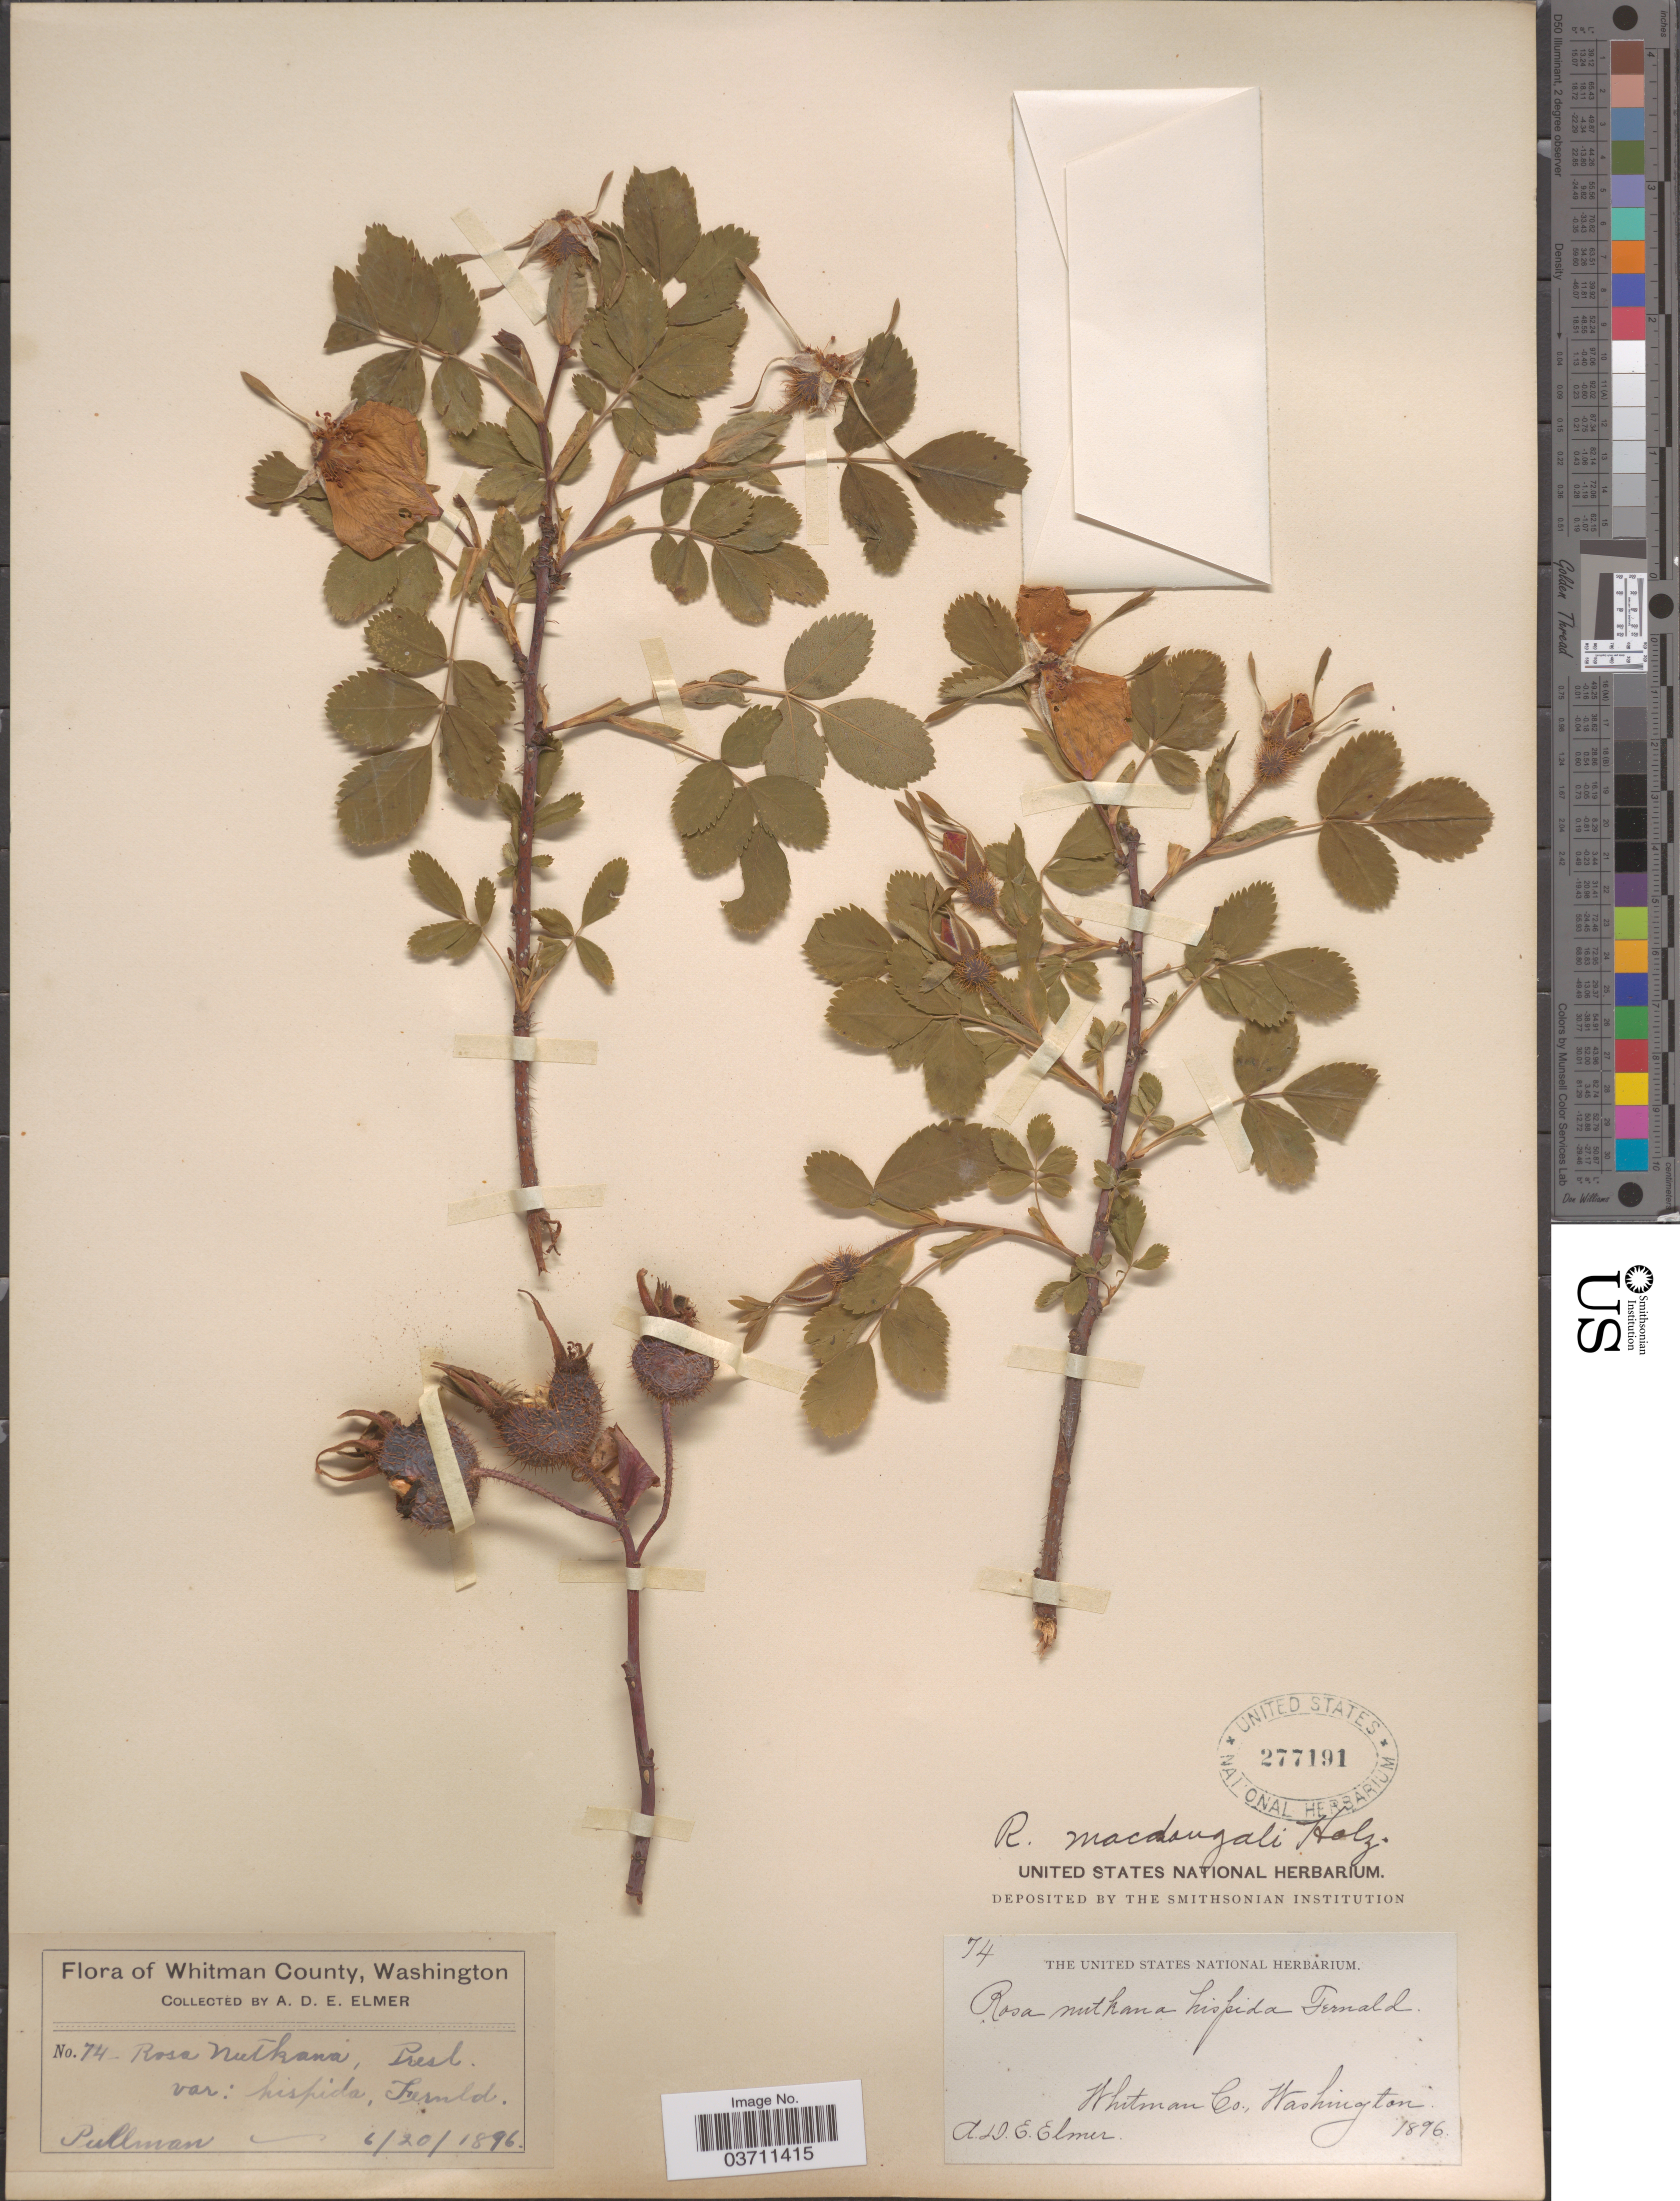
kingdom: Plantae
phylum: Tracheophyta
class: Magnoliopsida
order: Rosales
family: Rosaceae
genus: Rosa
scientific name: Rosa macdougali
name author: Holz.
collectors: A. D. E. Elmer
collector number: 74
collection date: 1896-06-20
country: United States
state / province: Washington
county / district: Whitman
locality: Whitman County. Pullman.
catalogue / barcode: US 277191